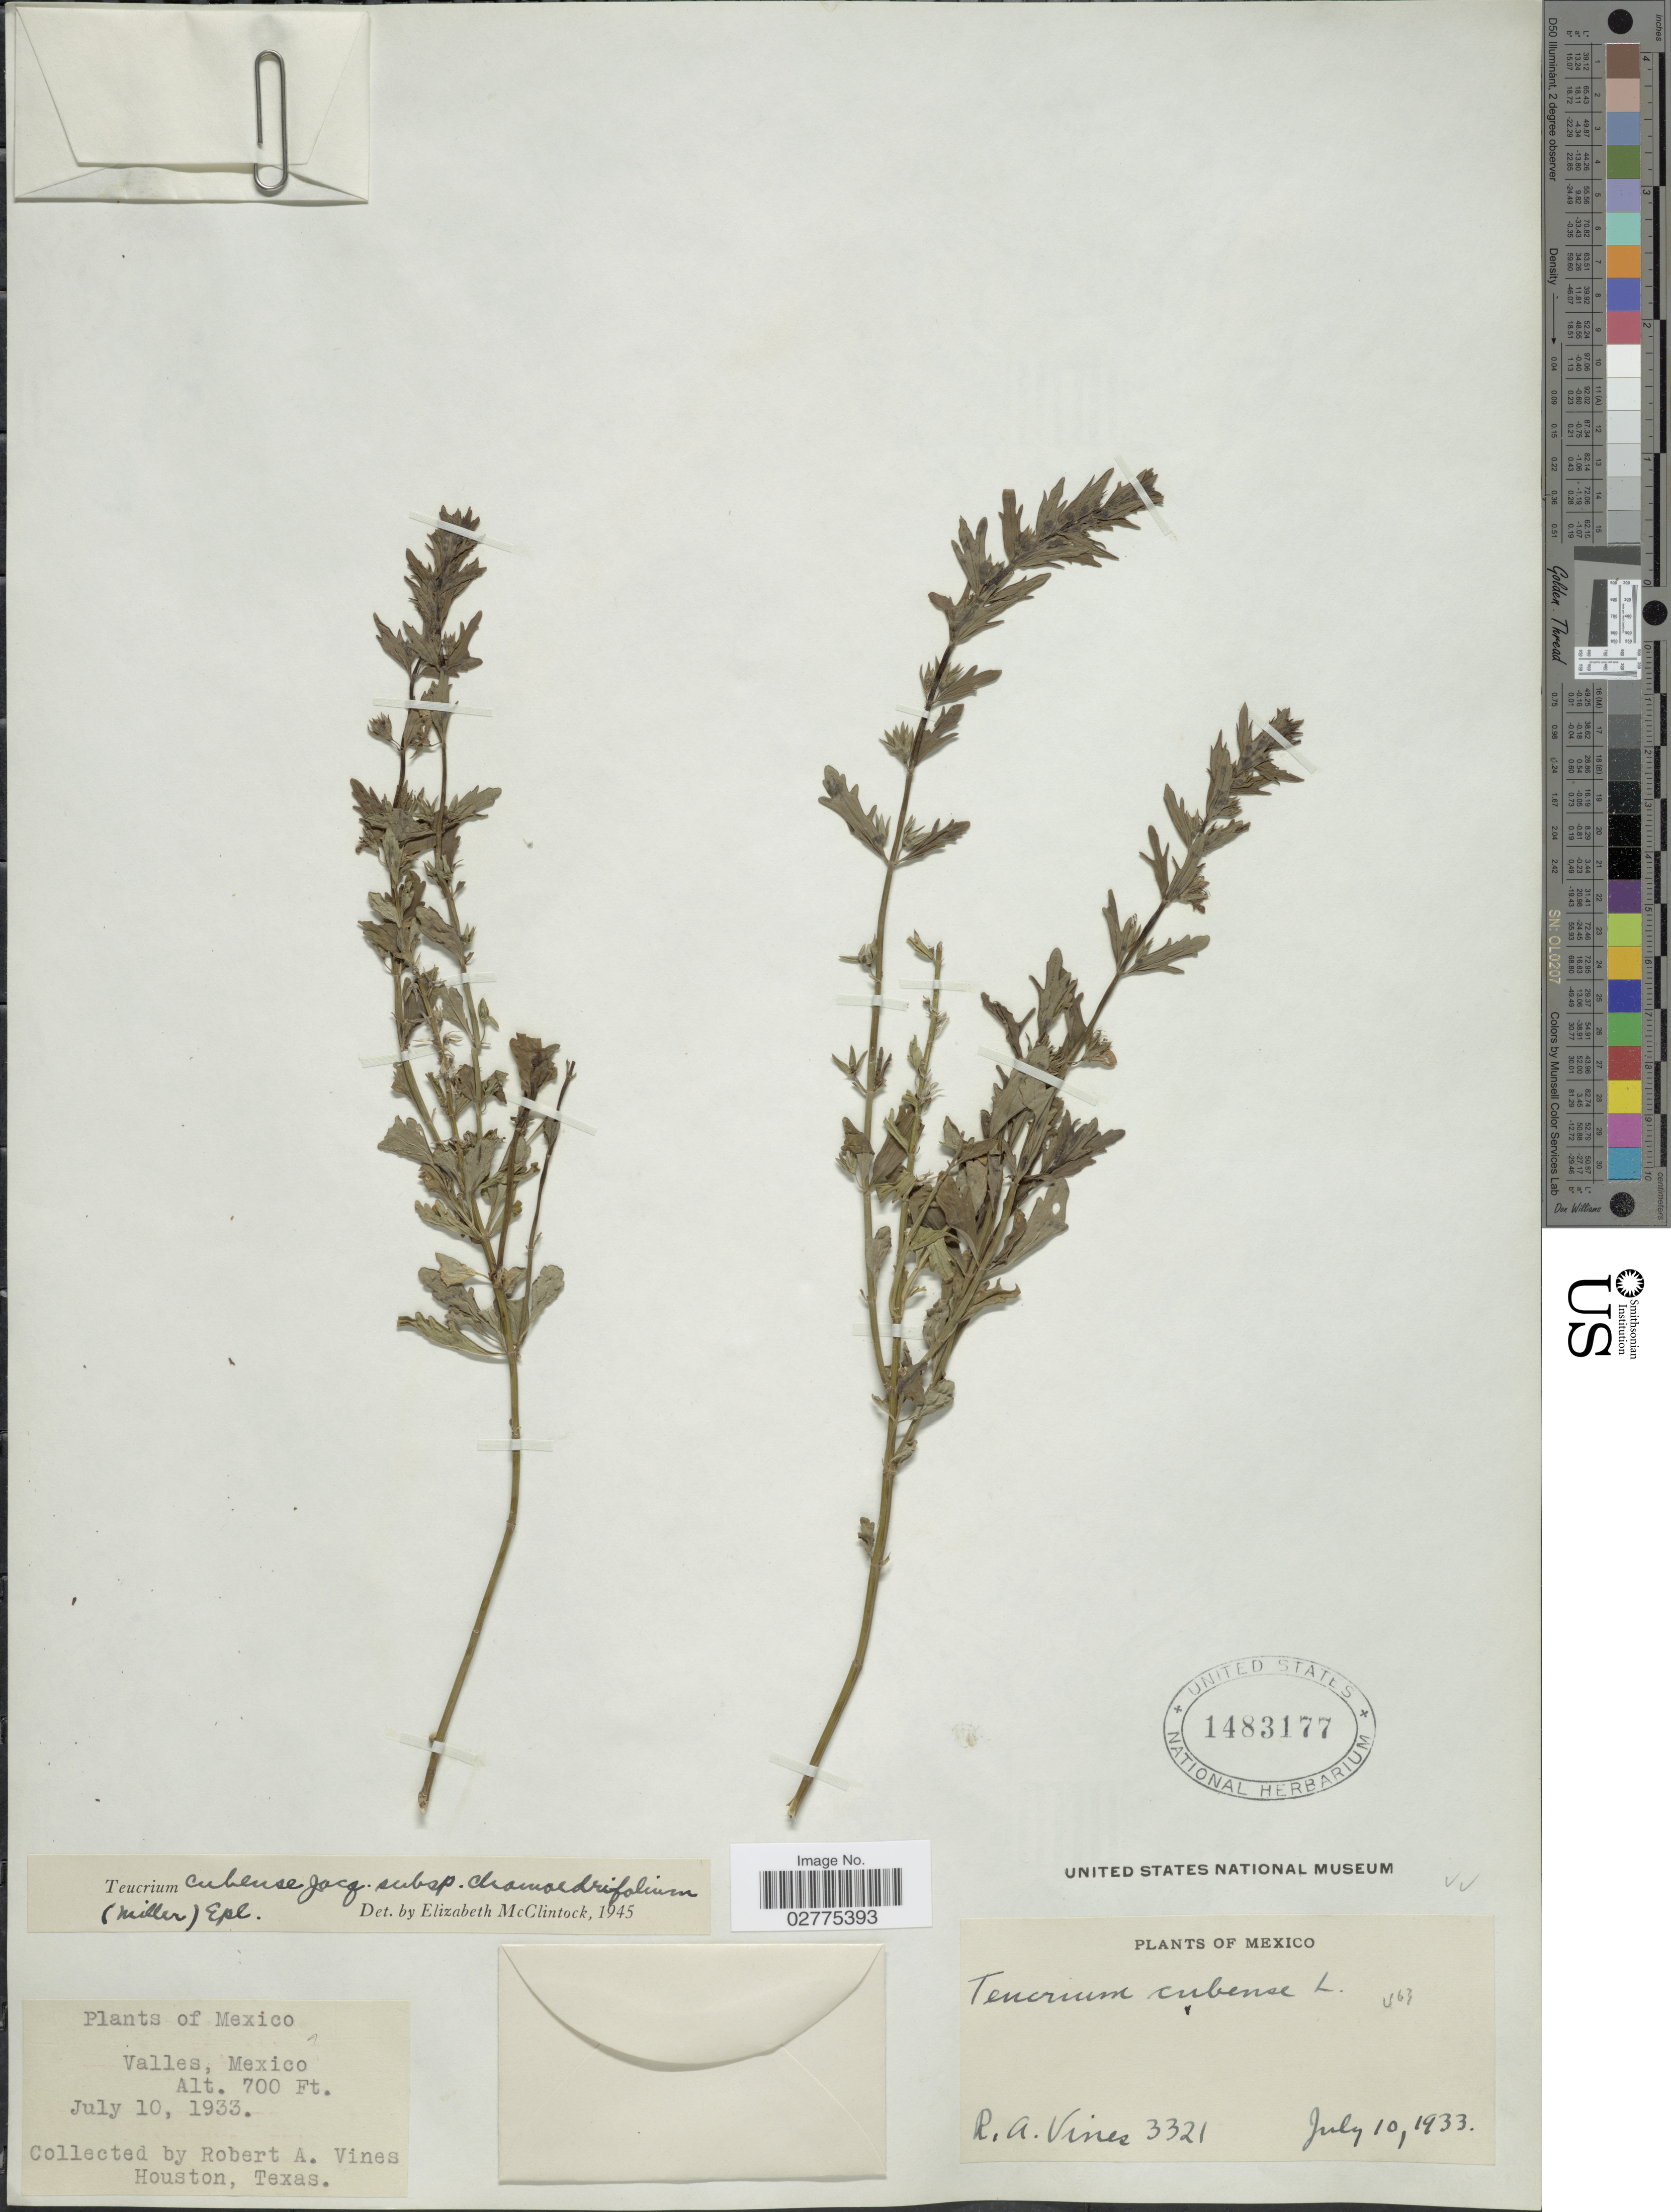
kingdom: Plantae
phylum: Tracheophyta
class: Magnoliopsida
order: Lamiales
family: Lamiaceae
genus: Teucrium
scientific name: Teucrium cubense subsp. chamaedrifolium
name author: Jacq.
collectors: R. Vines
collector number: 3321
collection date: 1933-07-10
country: Mexico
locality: Valles, Mexico.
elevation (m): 213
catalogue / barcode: US 1483177